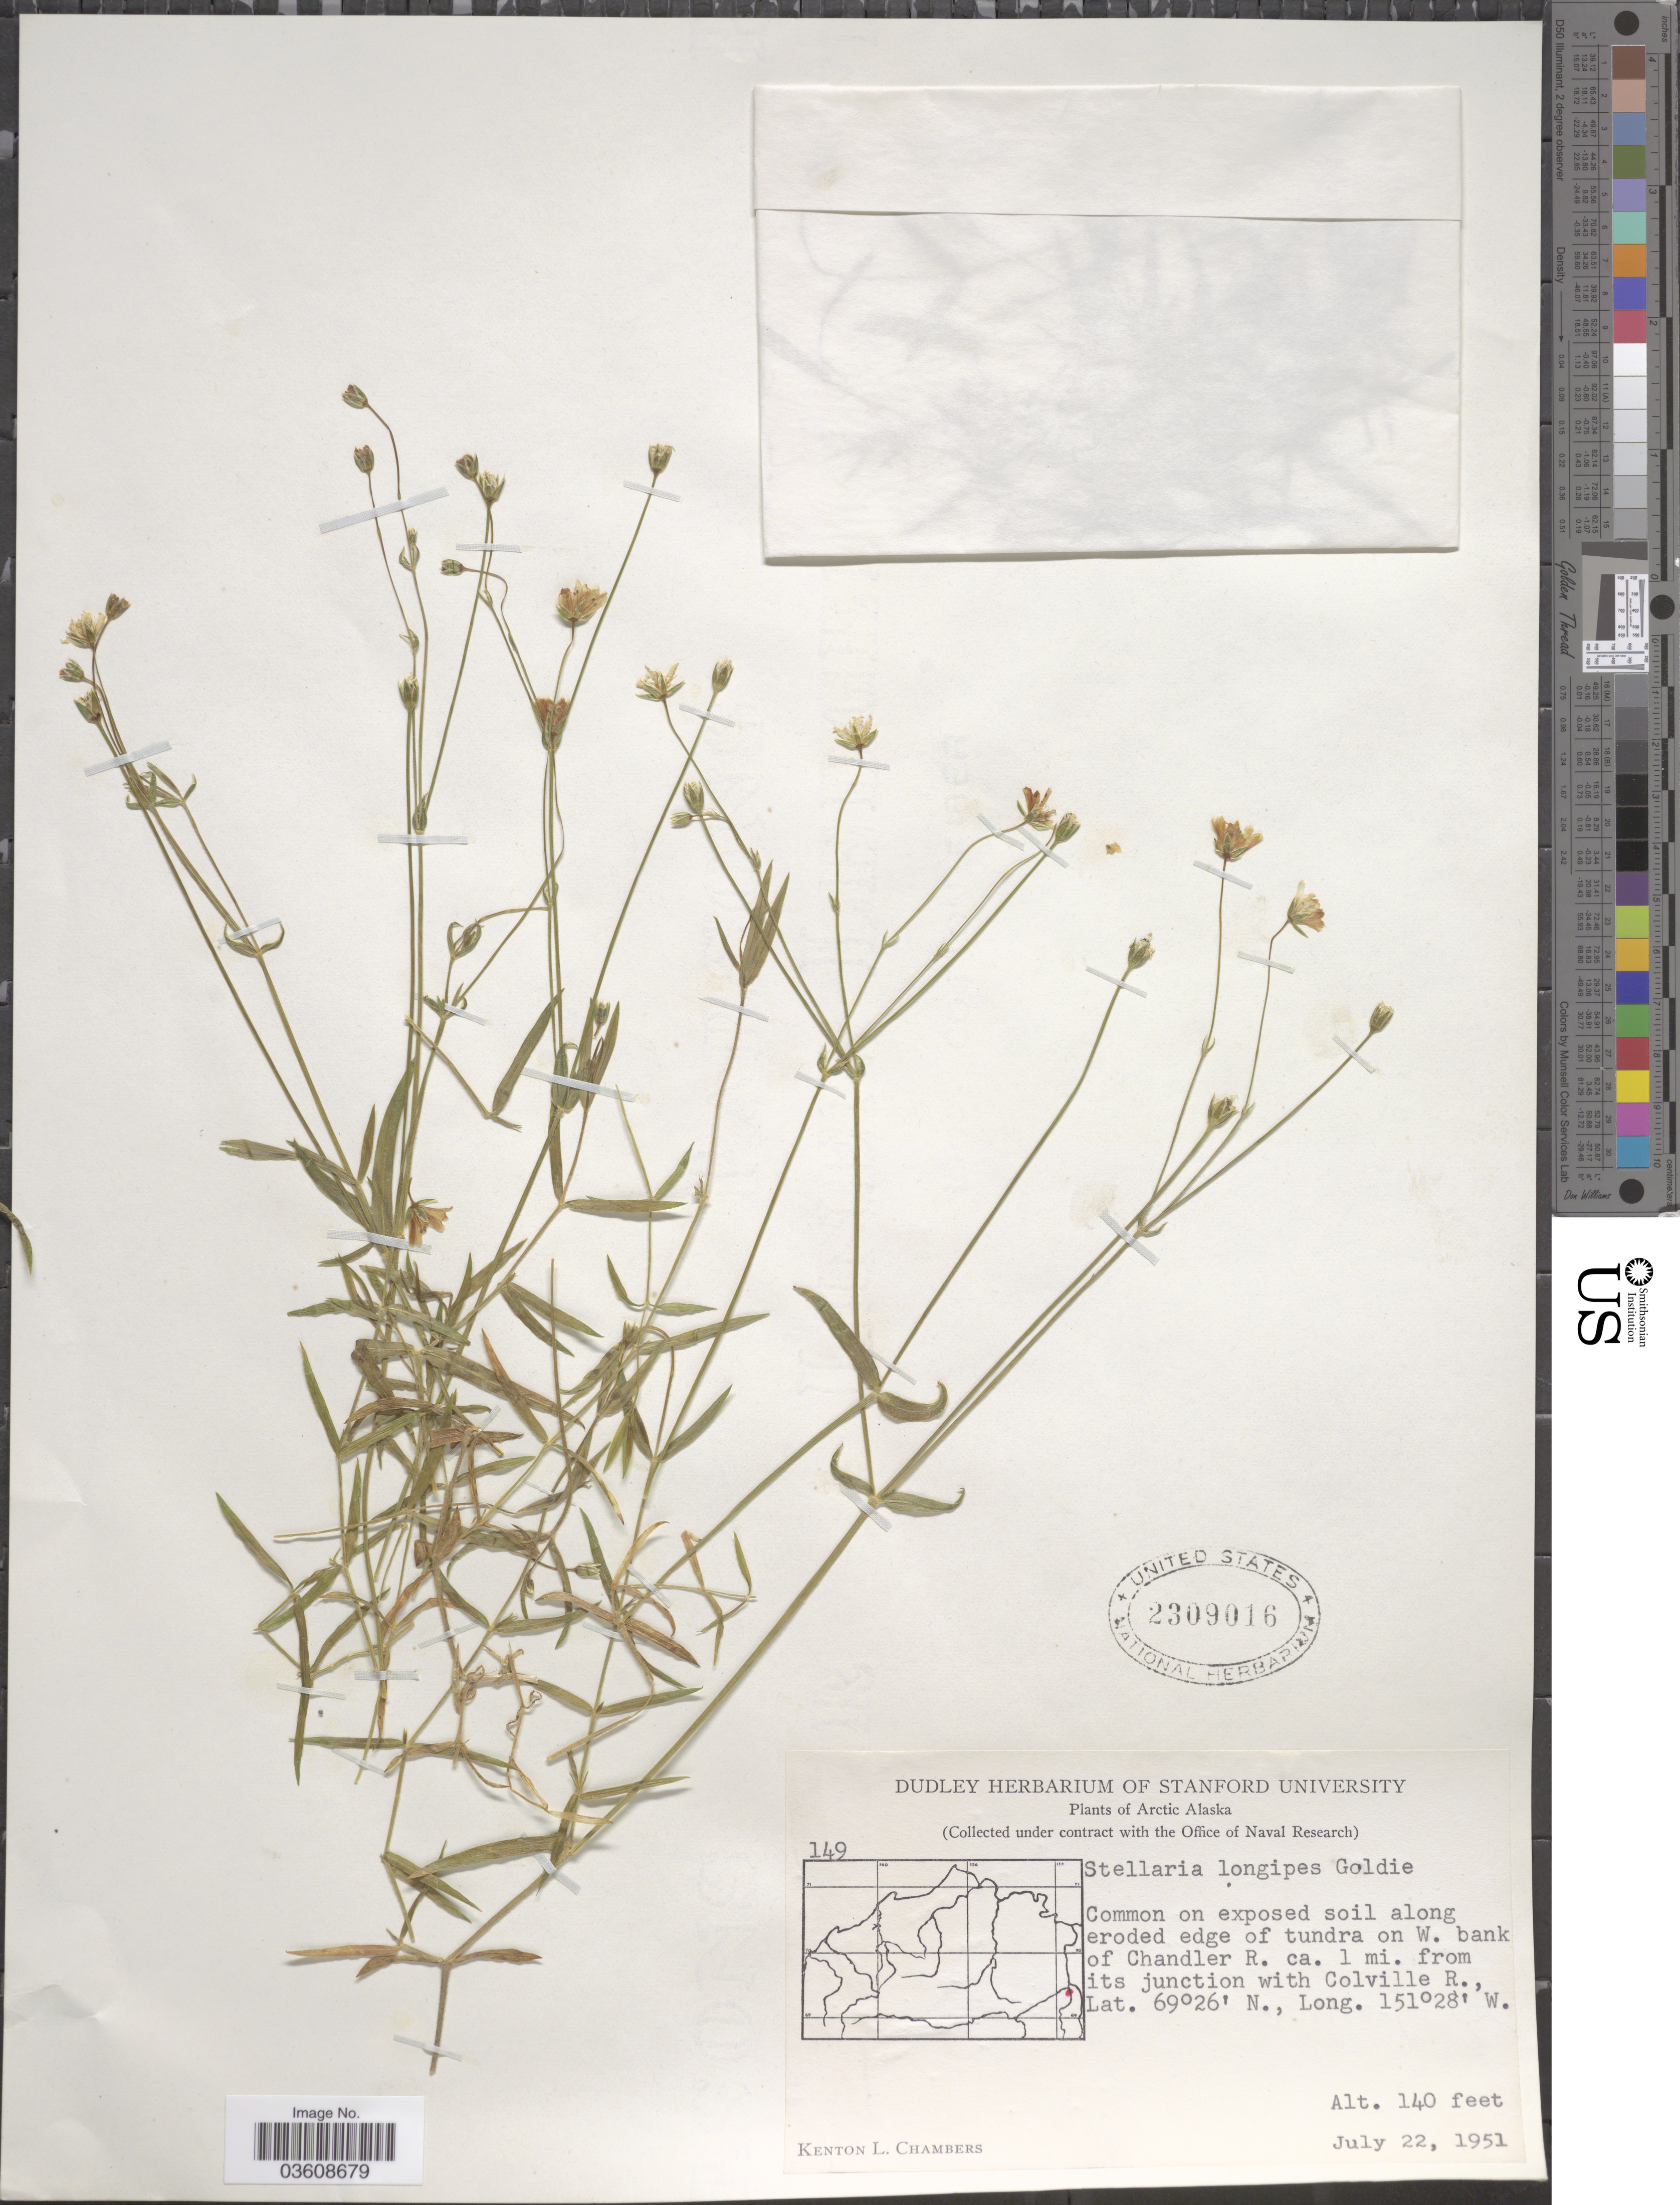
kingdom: Plantae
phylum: Tracheophyta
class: Magnoliopsida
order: Caryophyllales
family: Caryophyllaceae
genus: Stellaria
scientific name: Stellaria longipes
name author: Goldie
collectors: K. L. Chambers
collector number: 149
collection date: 1951-07-22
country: United States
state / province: Alaska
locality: Arctic Alaska. Along eroded edge of tundra on W. bank of Chandler R. ca. 1 mi. from its junction with Colville R.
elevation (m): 43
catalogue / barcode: US 2309016